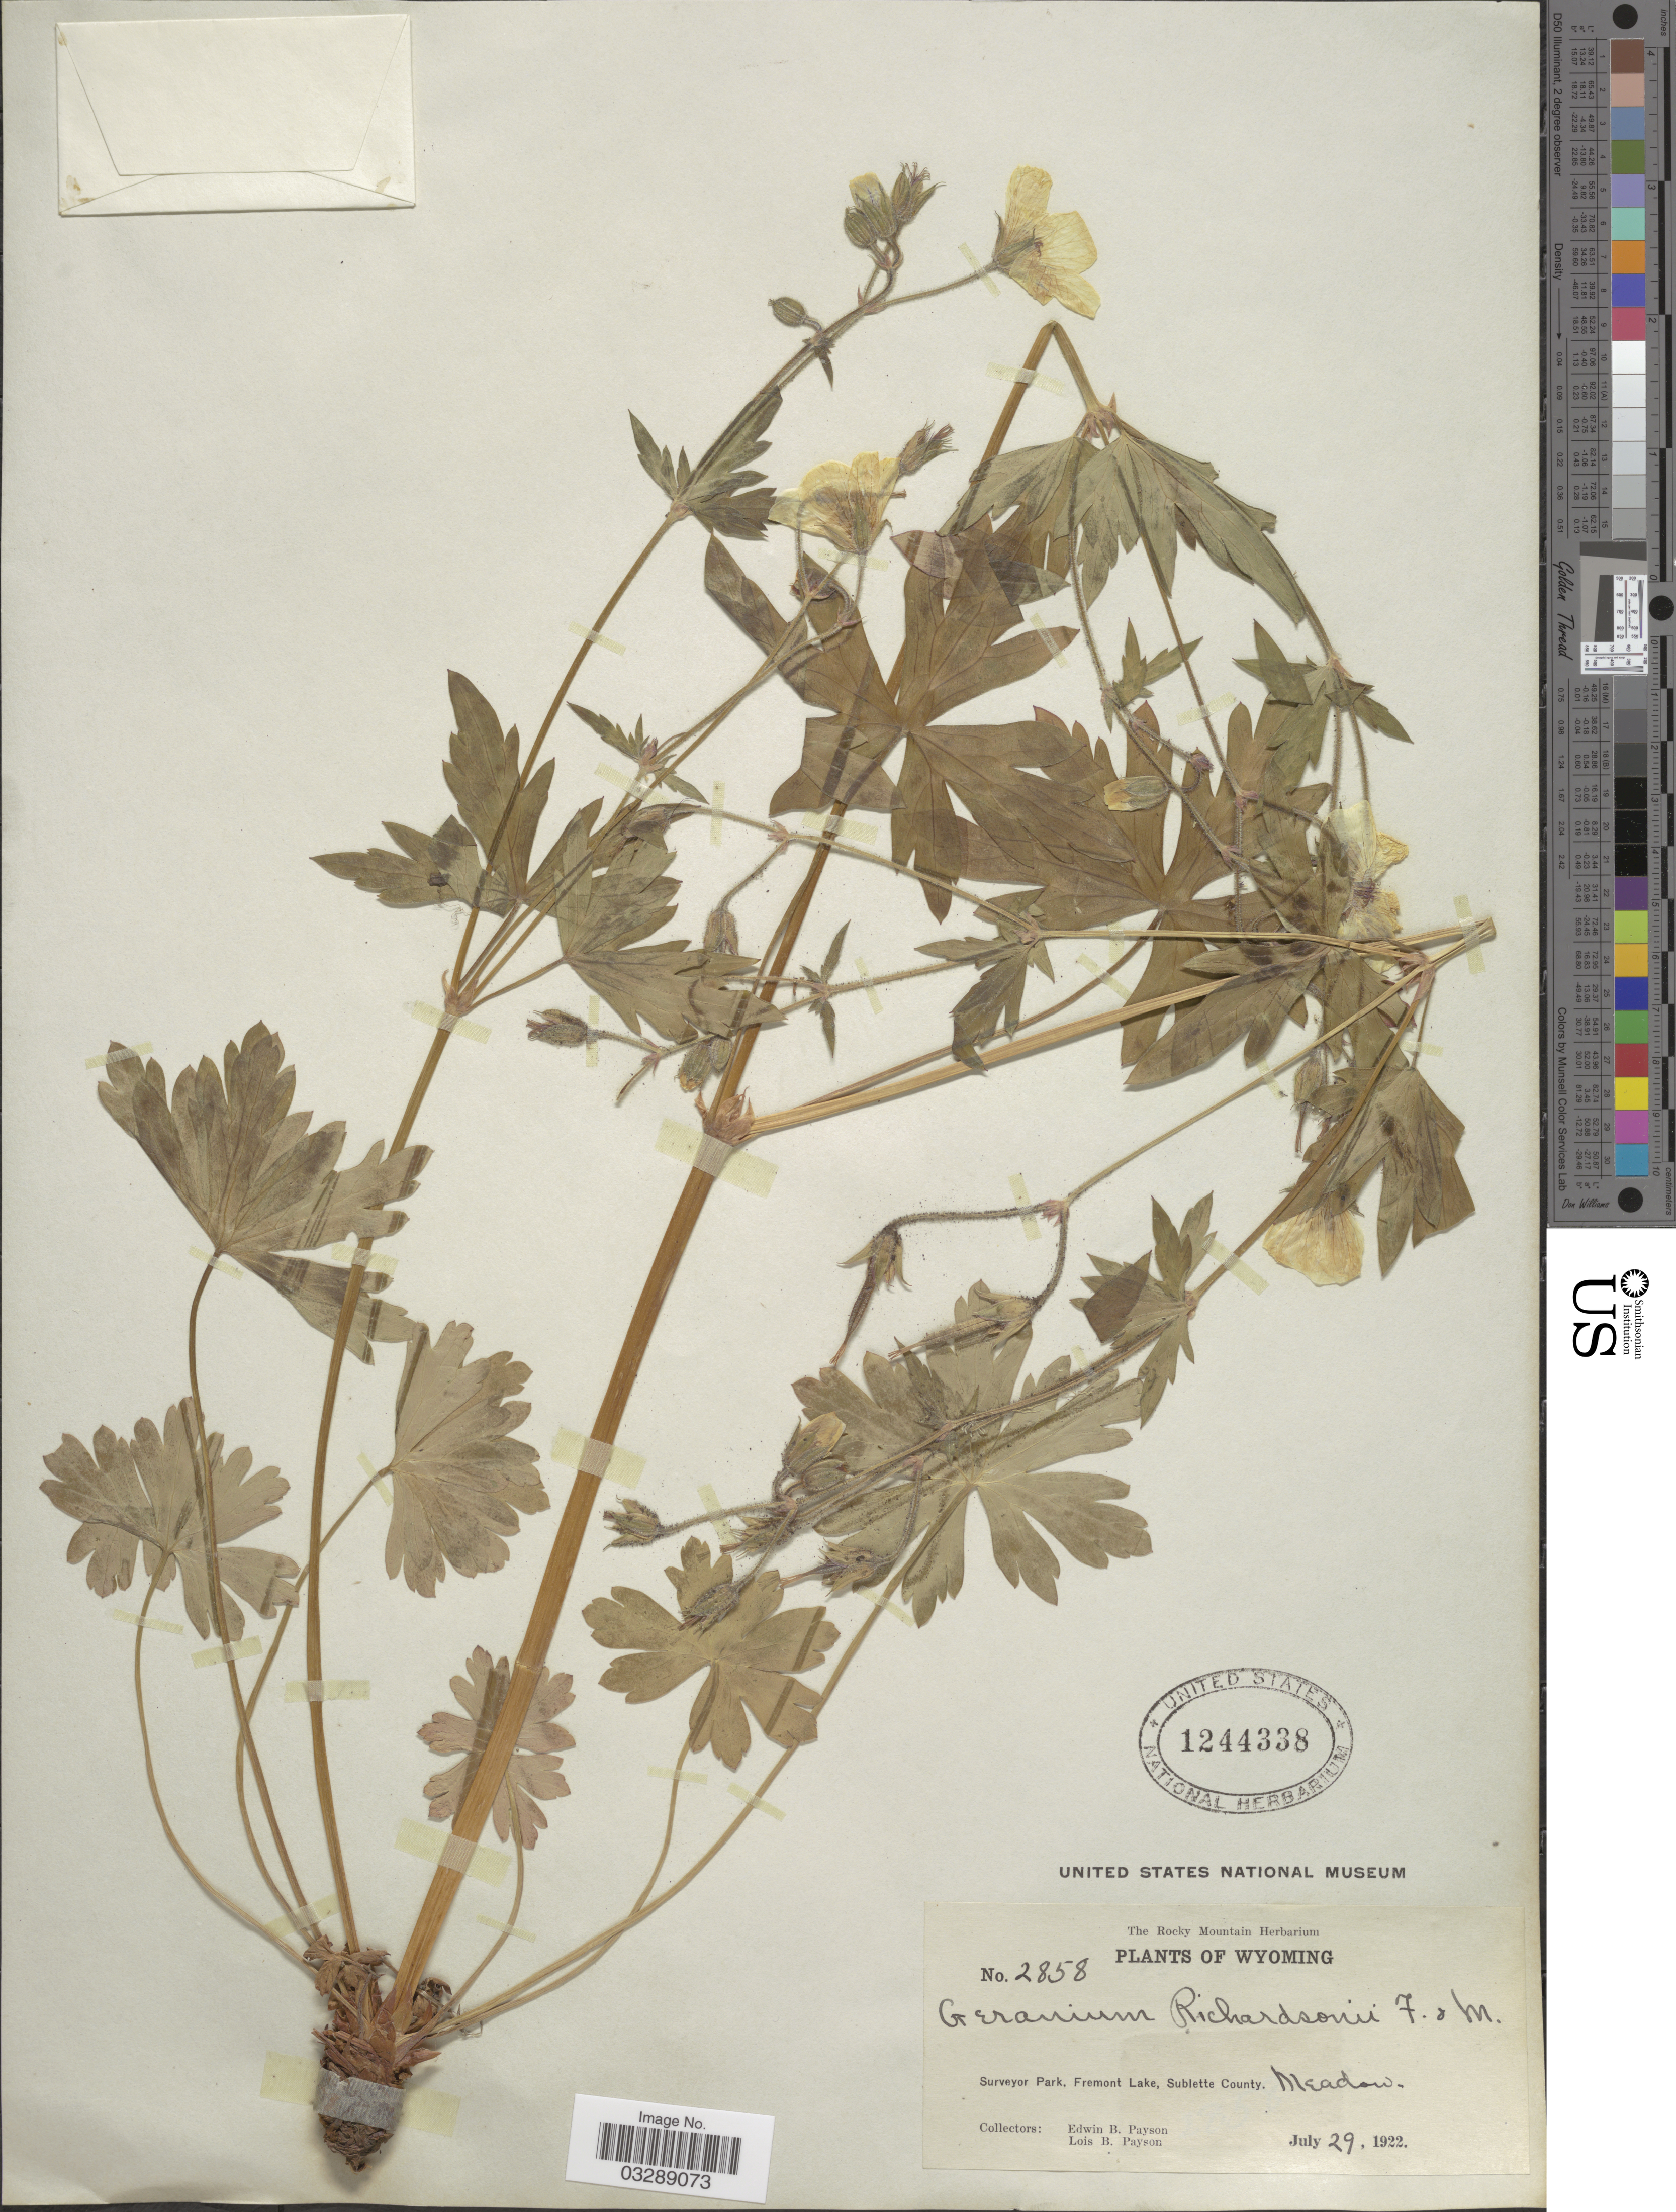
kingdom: Plantae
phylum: Tracheophyta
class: Magnoliopsida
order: Geraniales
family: Geraniaceae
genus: Geranium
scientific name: Geranium richardsonii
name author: Fisch. & Trautv.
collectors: E. B. Payson & L. Payson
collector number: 2858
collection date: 1922-07-29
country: United States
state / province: Wyoming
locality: Surveyor Park, Fremont Lake, Sublette County.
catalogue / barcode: US 1244338